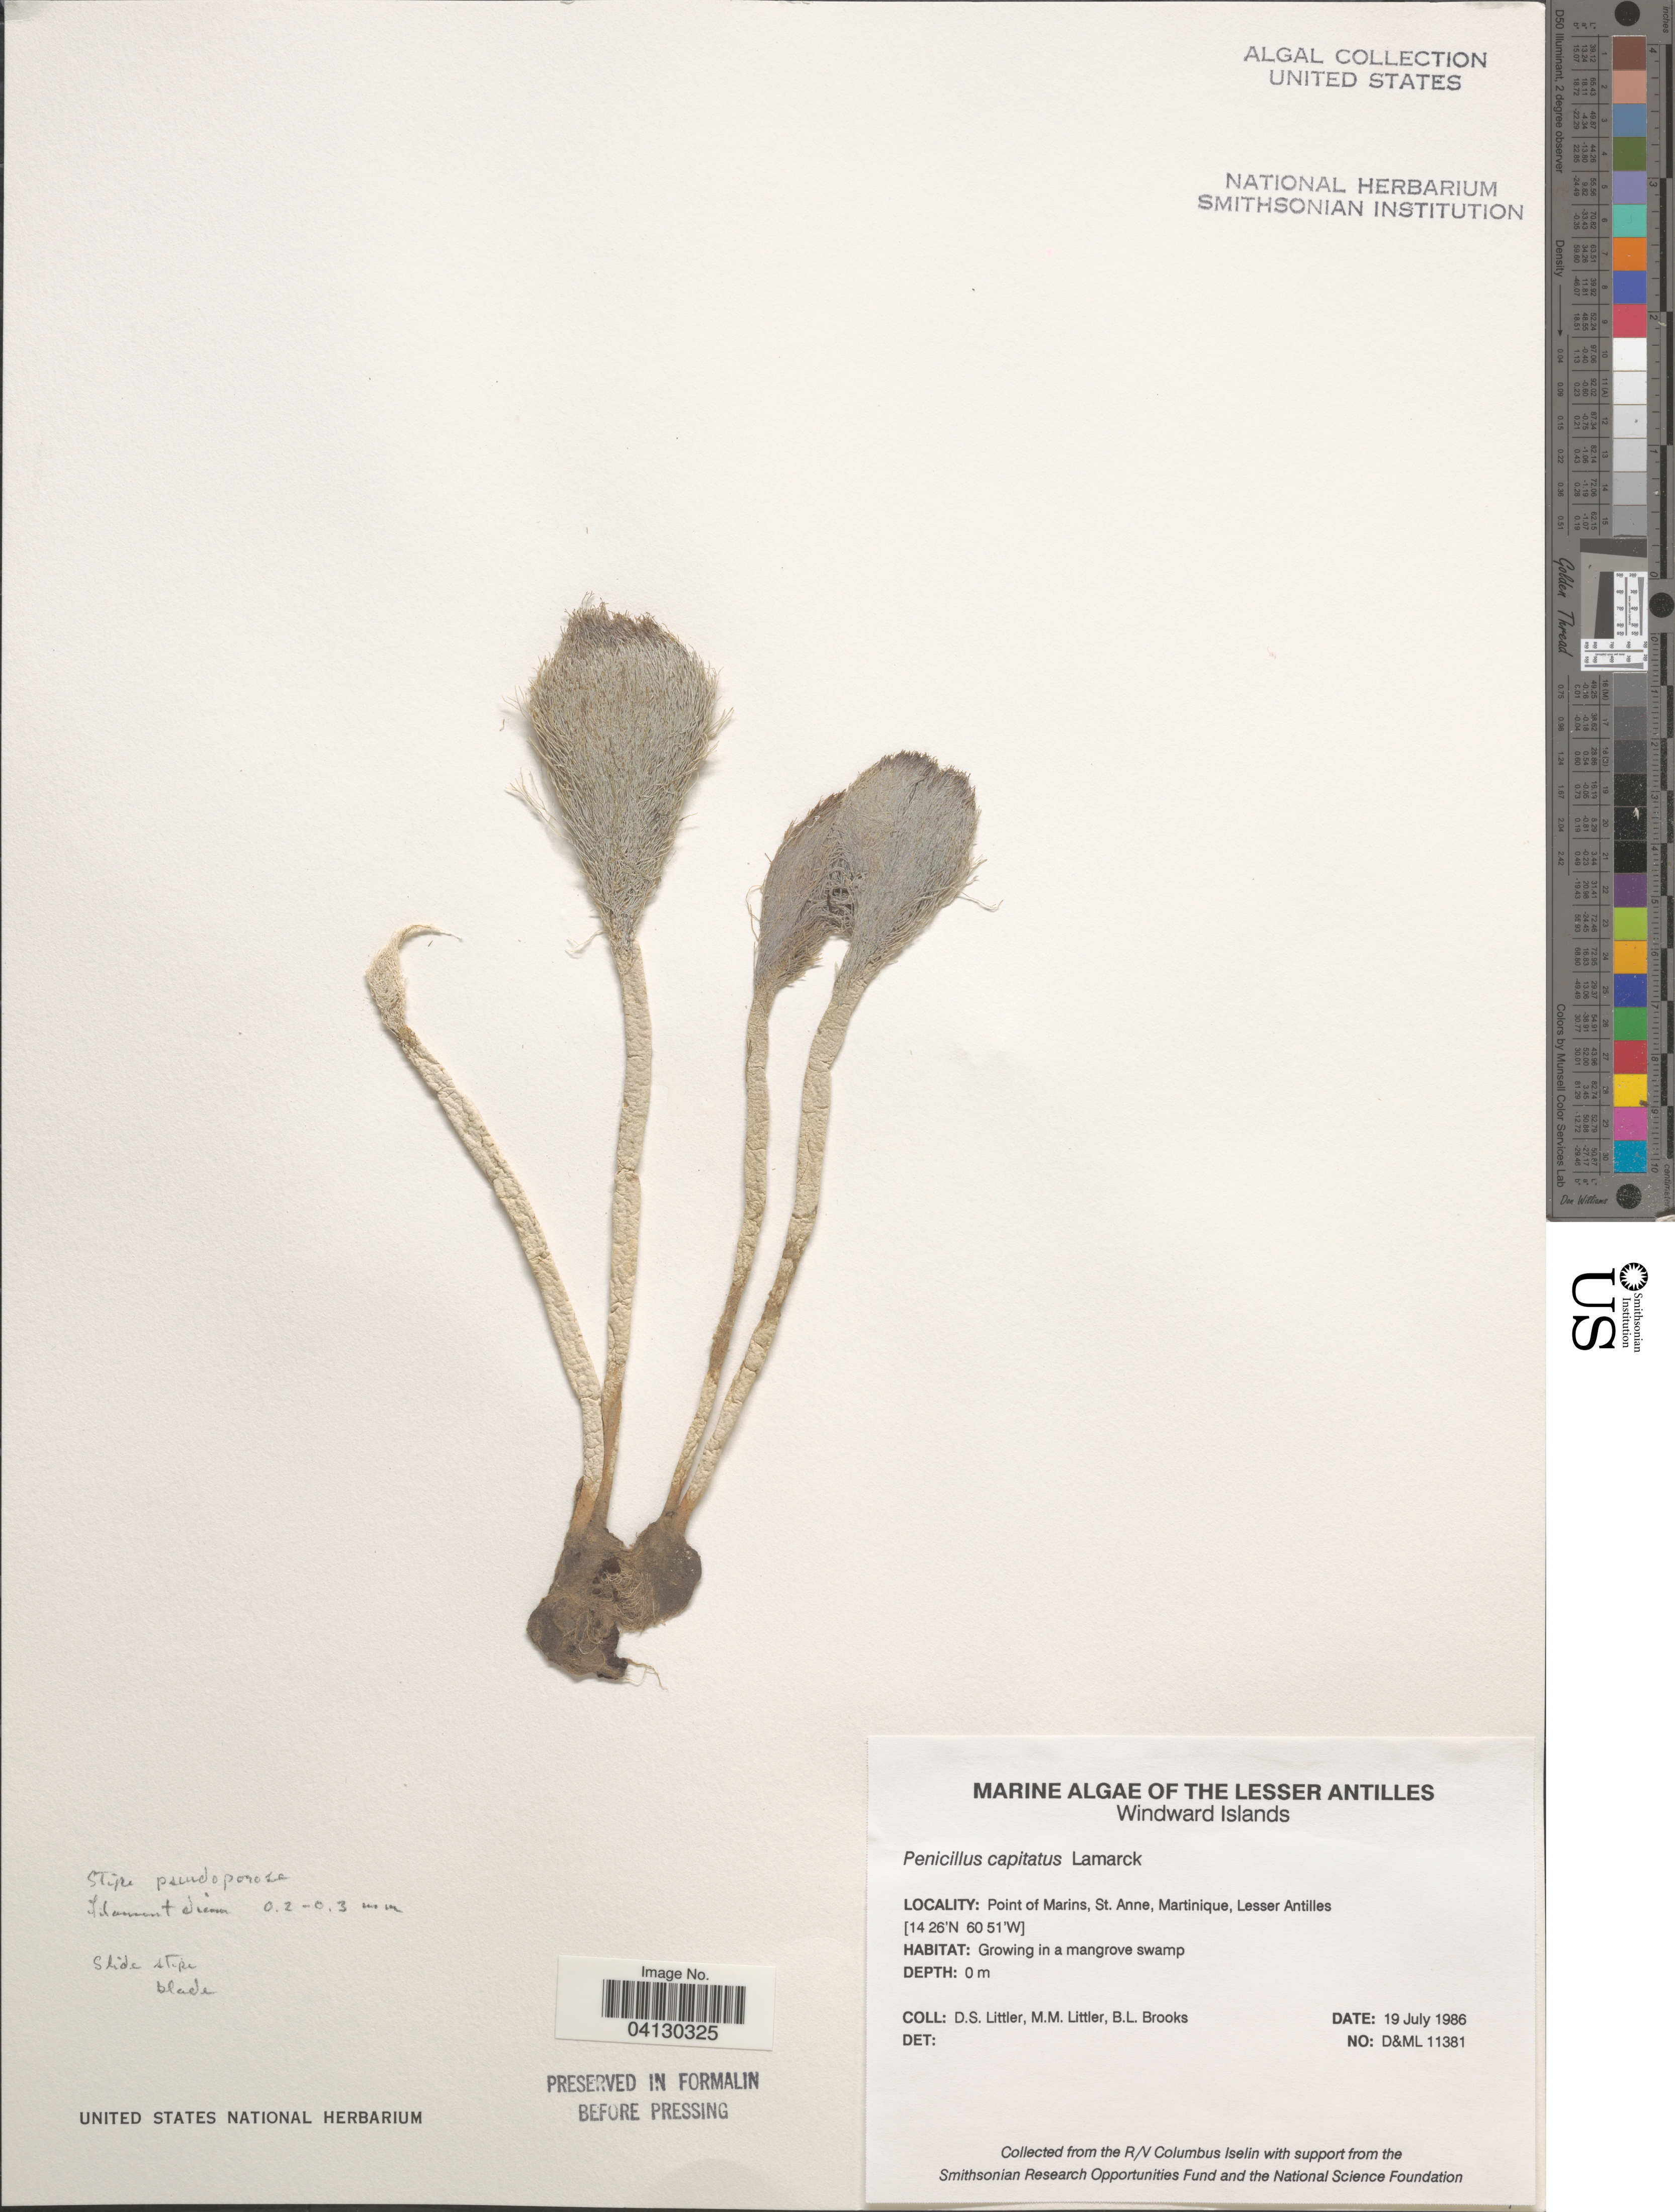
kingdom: Plantae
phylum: Chlorophyta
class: Ulvophyceae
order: Bryopsidales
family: Udoteaceae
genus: Penicillus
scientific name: Penicillus capitatus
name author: Lam.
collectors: D. S. Littler & B. Brooks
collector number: D&ML11381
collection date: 1986-07-19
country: Martinique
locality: The Lesser Antilles. Windward Islands. Point of Marins, St. Anne.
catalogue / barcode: US 328958